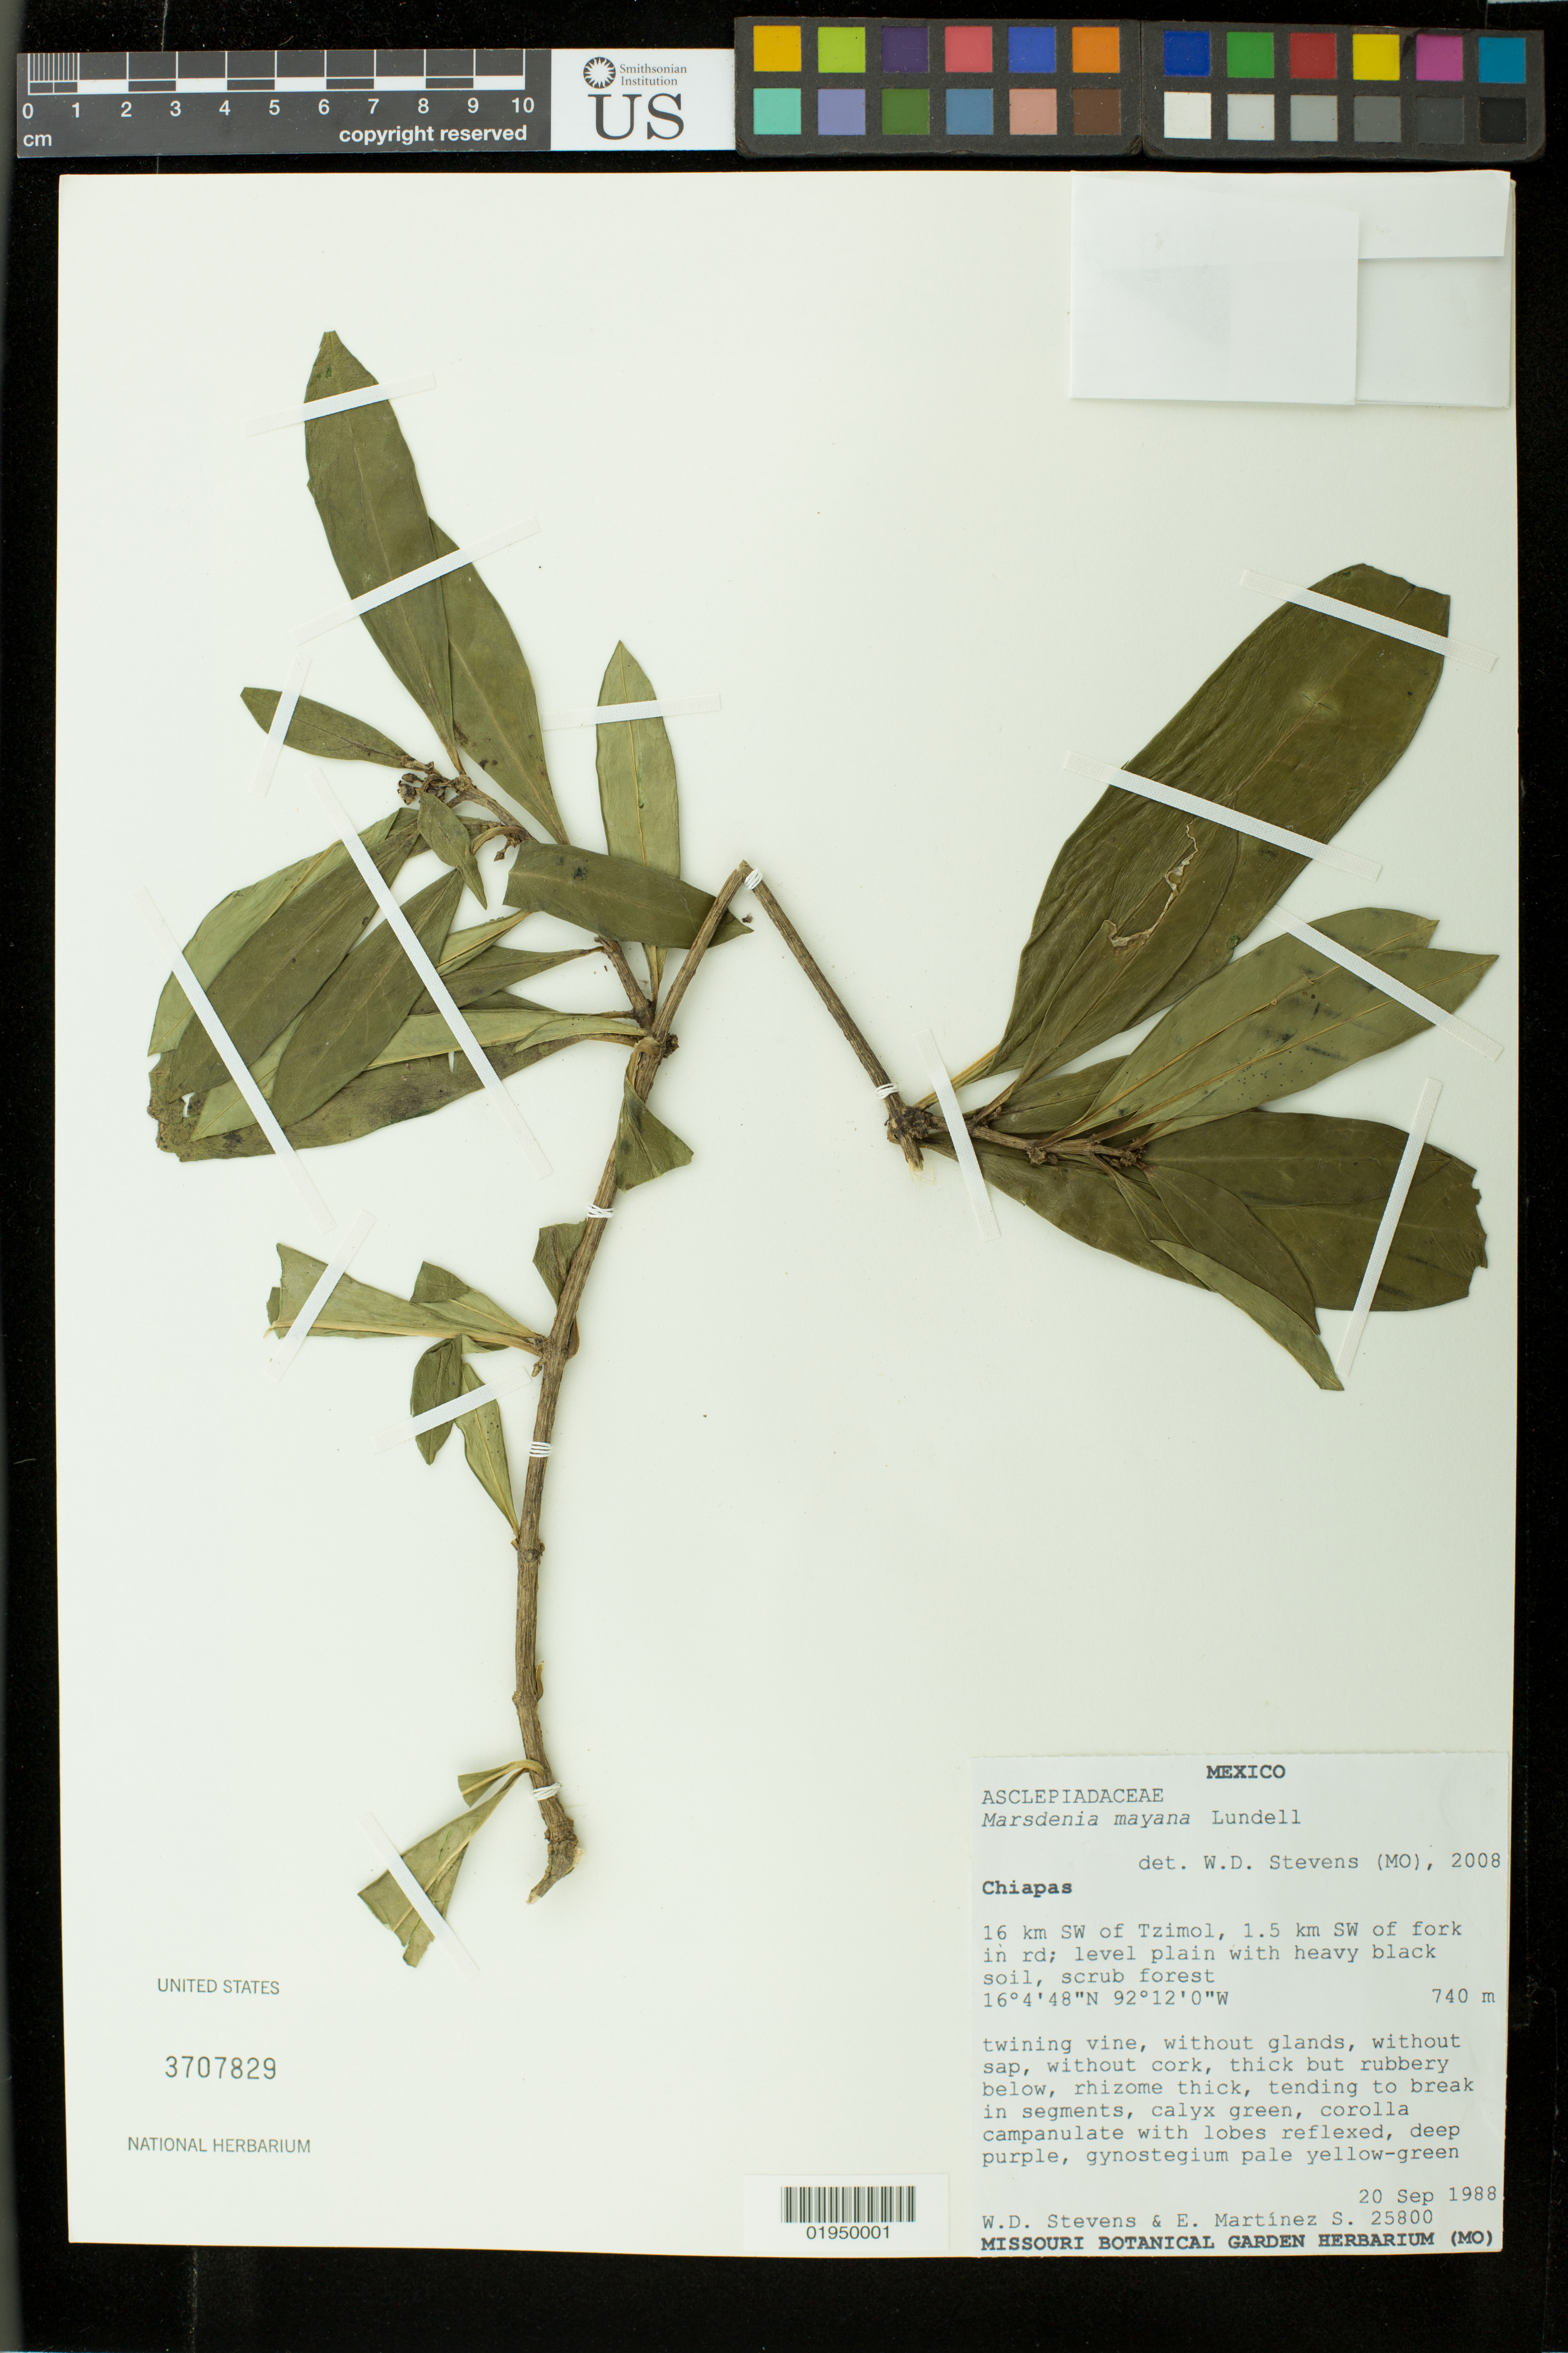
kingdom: Plantae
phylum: Tracheophyta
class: Magnoliopsida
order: Gentianales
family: Apocynaceae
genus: Marsdenia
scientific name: Marsdenia mayana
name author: Lundell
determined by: Stevens, W. Douglas, Missouri Botanical Garden (MO)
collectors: W. D. Stevens & E. Martínez S.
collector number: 25800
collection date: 1988-09-20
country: Mexico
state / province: Chiapas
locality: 16 km SW of Tzimol, 1.5 km Sw of fork in rd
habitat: Level plain with heavy black soil, scrub forest.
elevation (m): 740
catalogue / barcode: US 3707829